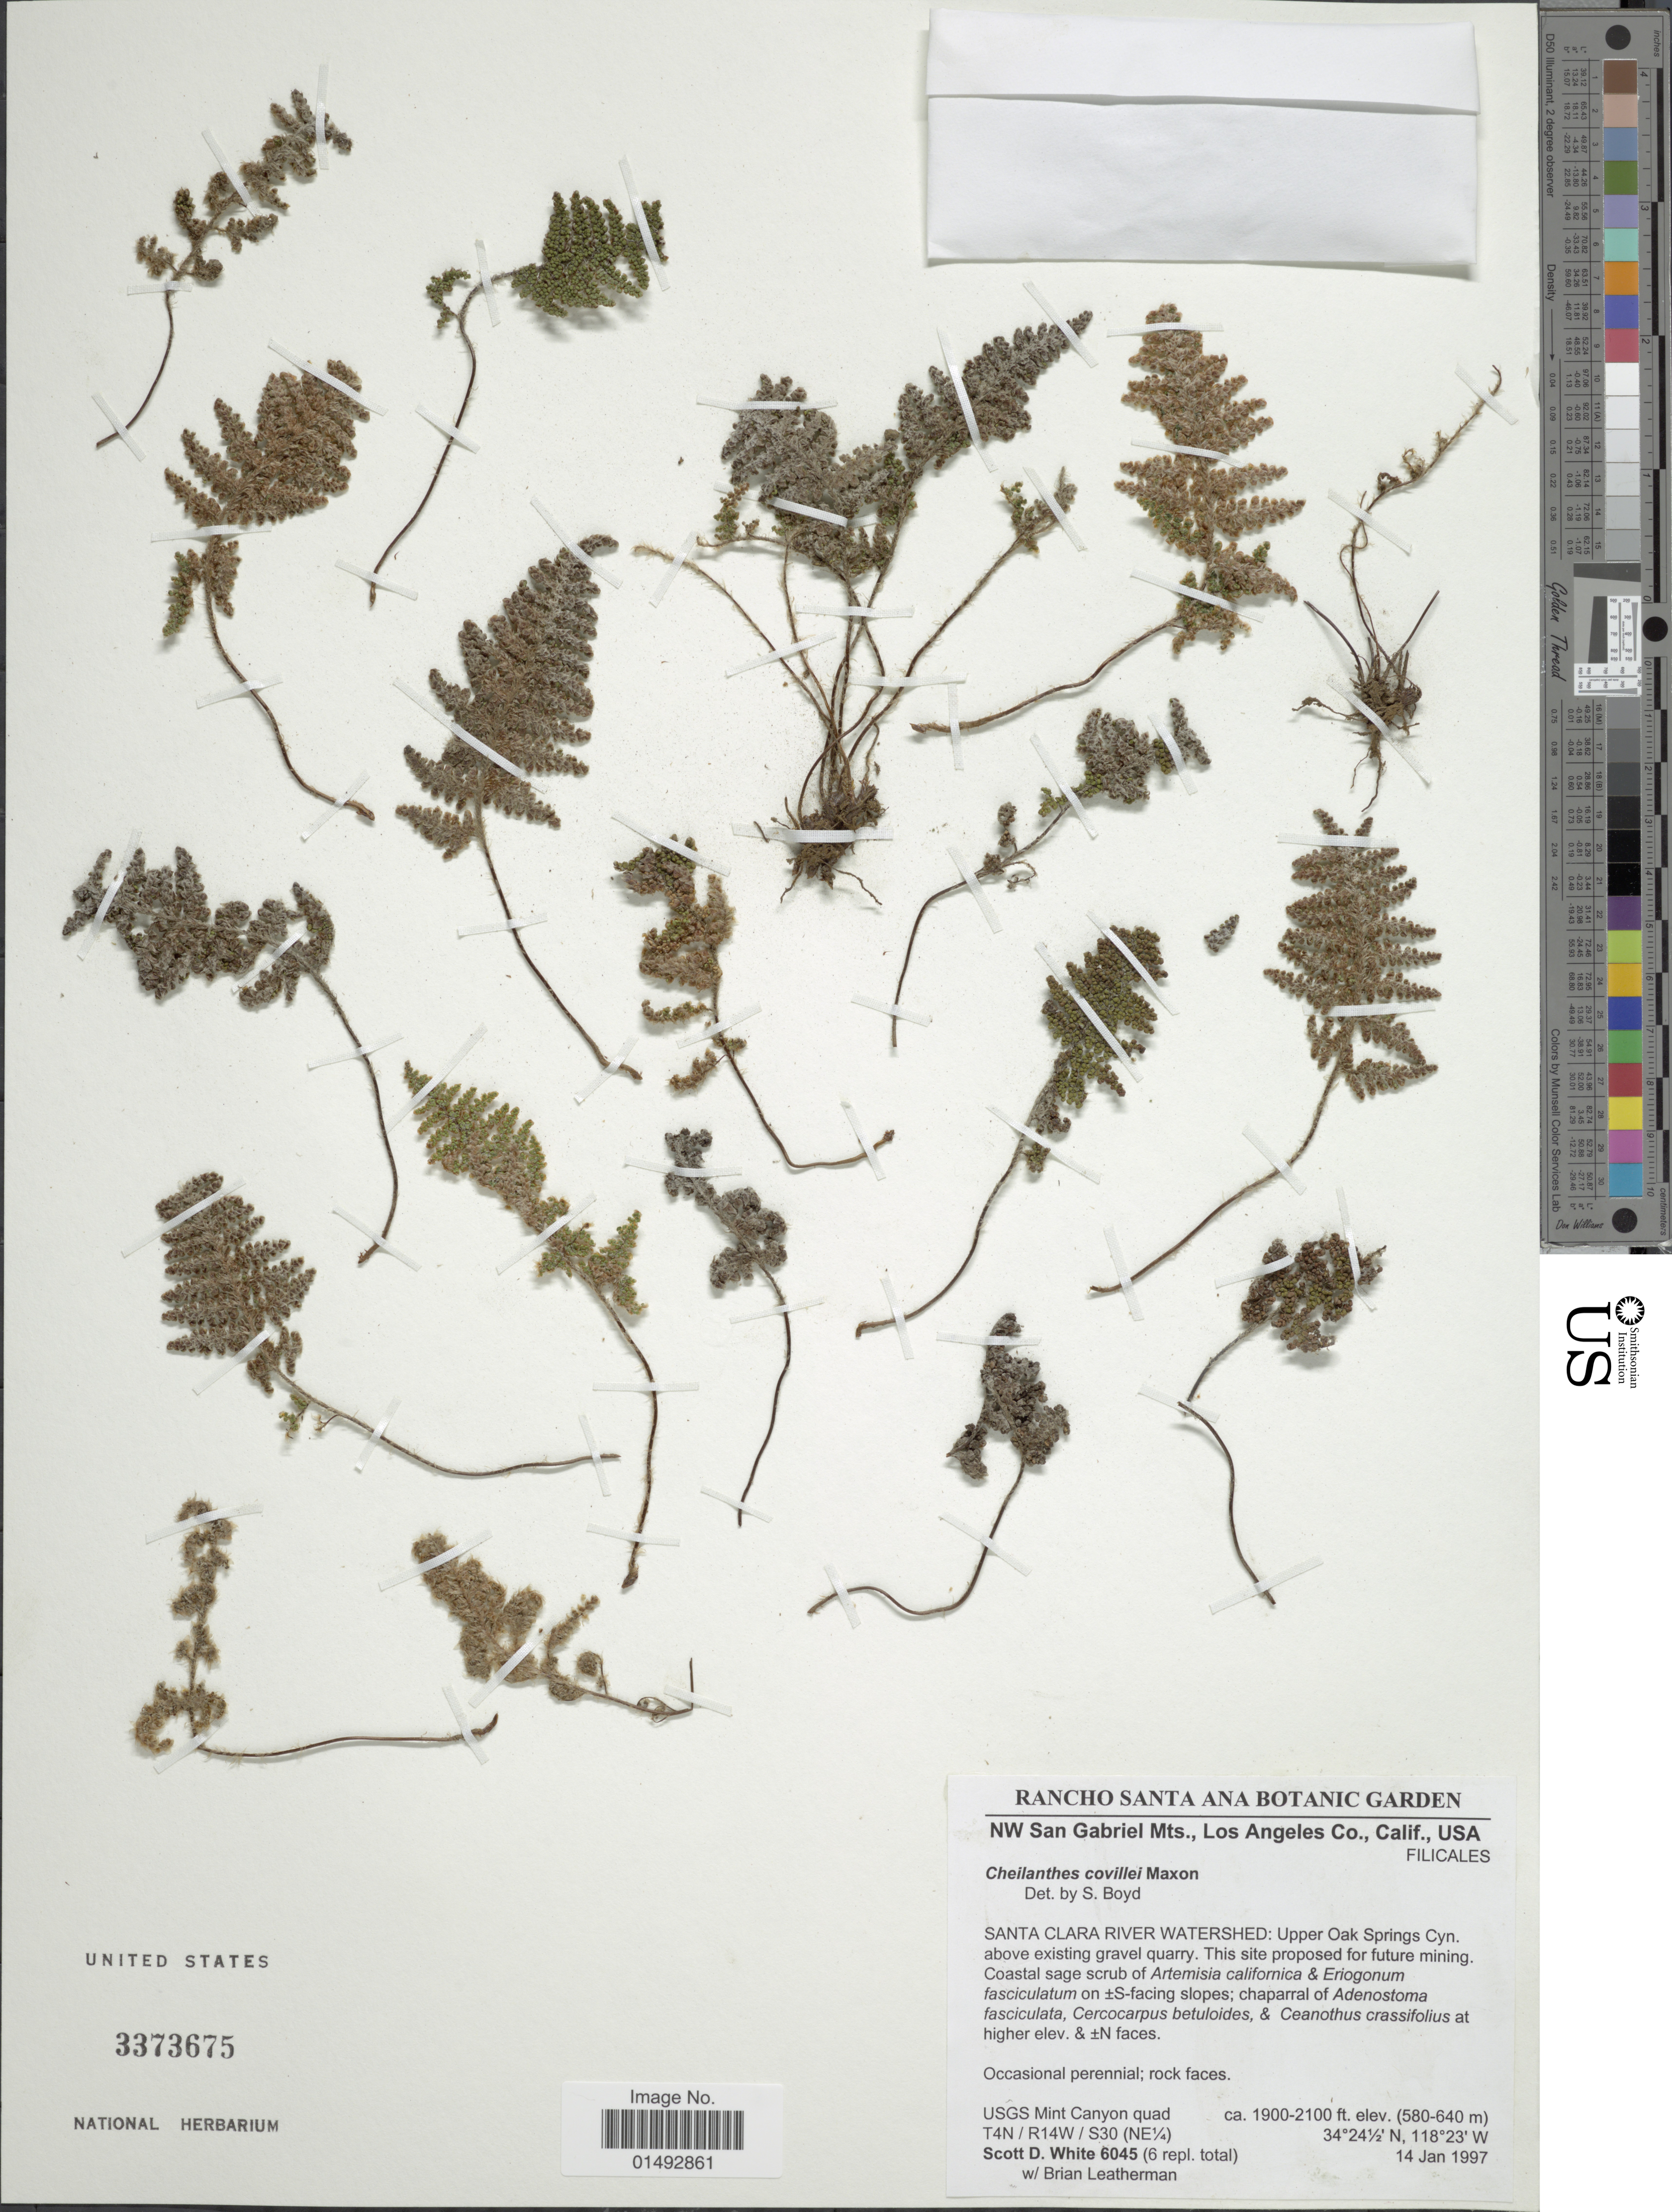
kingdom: Plantae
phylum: Tracheophyta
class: Polypodiopsida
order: Polypodiales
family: Pteridaceae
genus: Myriopteris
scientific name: Myriopteris covillei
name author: (Maxon) Á. Löve & D. Löve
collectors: S. White & B. Leatherman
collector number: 6045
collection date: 1997-01-14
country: United States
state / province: California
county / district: Los Angeles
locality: NW San Gabriel Mts., Los Angeles Co, SANTA CLARA RIVER WATERSHED: Upper Oak Springs Cyn. above existing gravel quarry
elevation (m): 579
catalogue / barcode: US 3373675